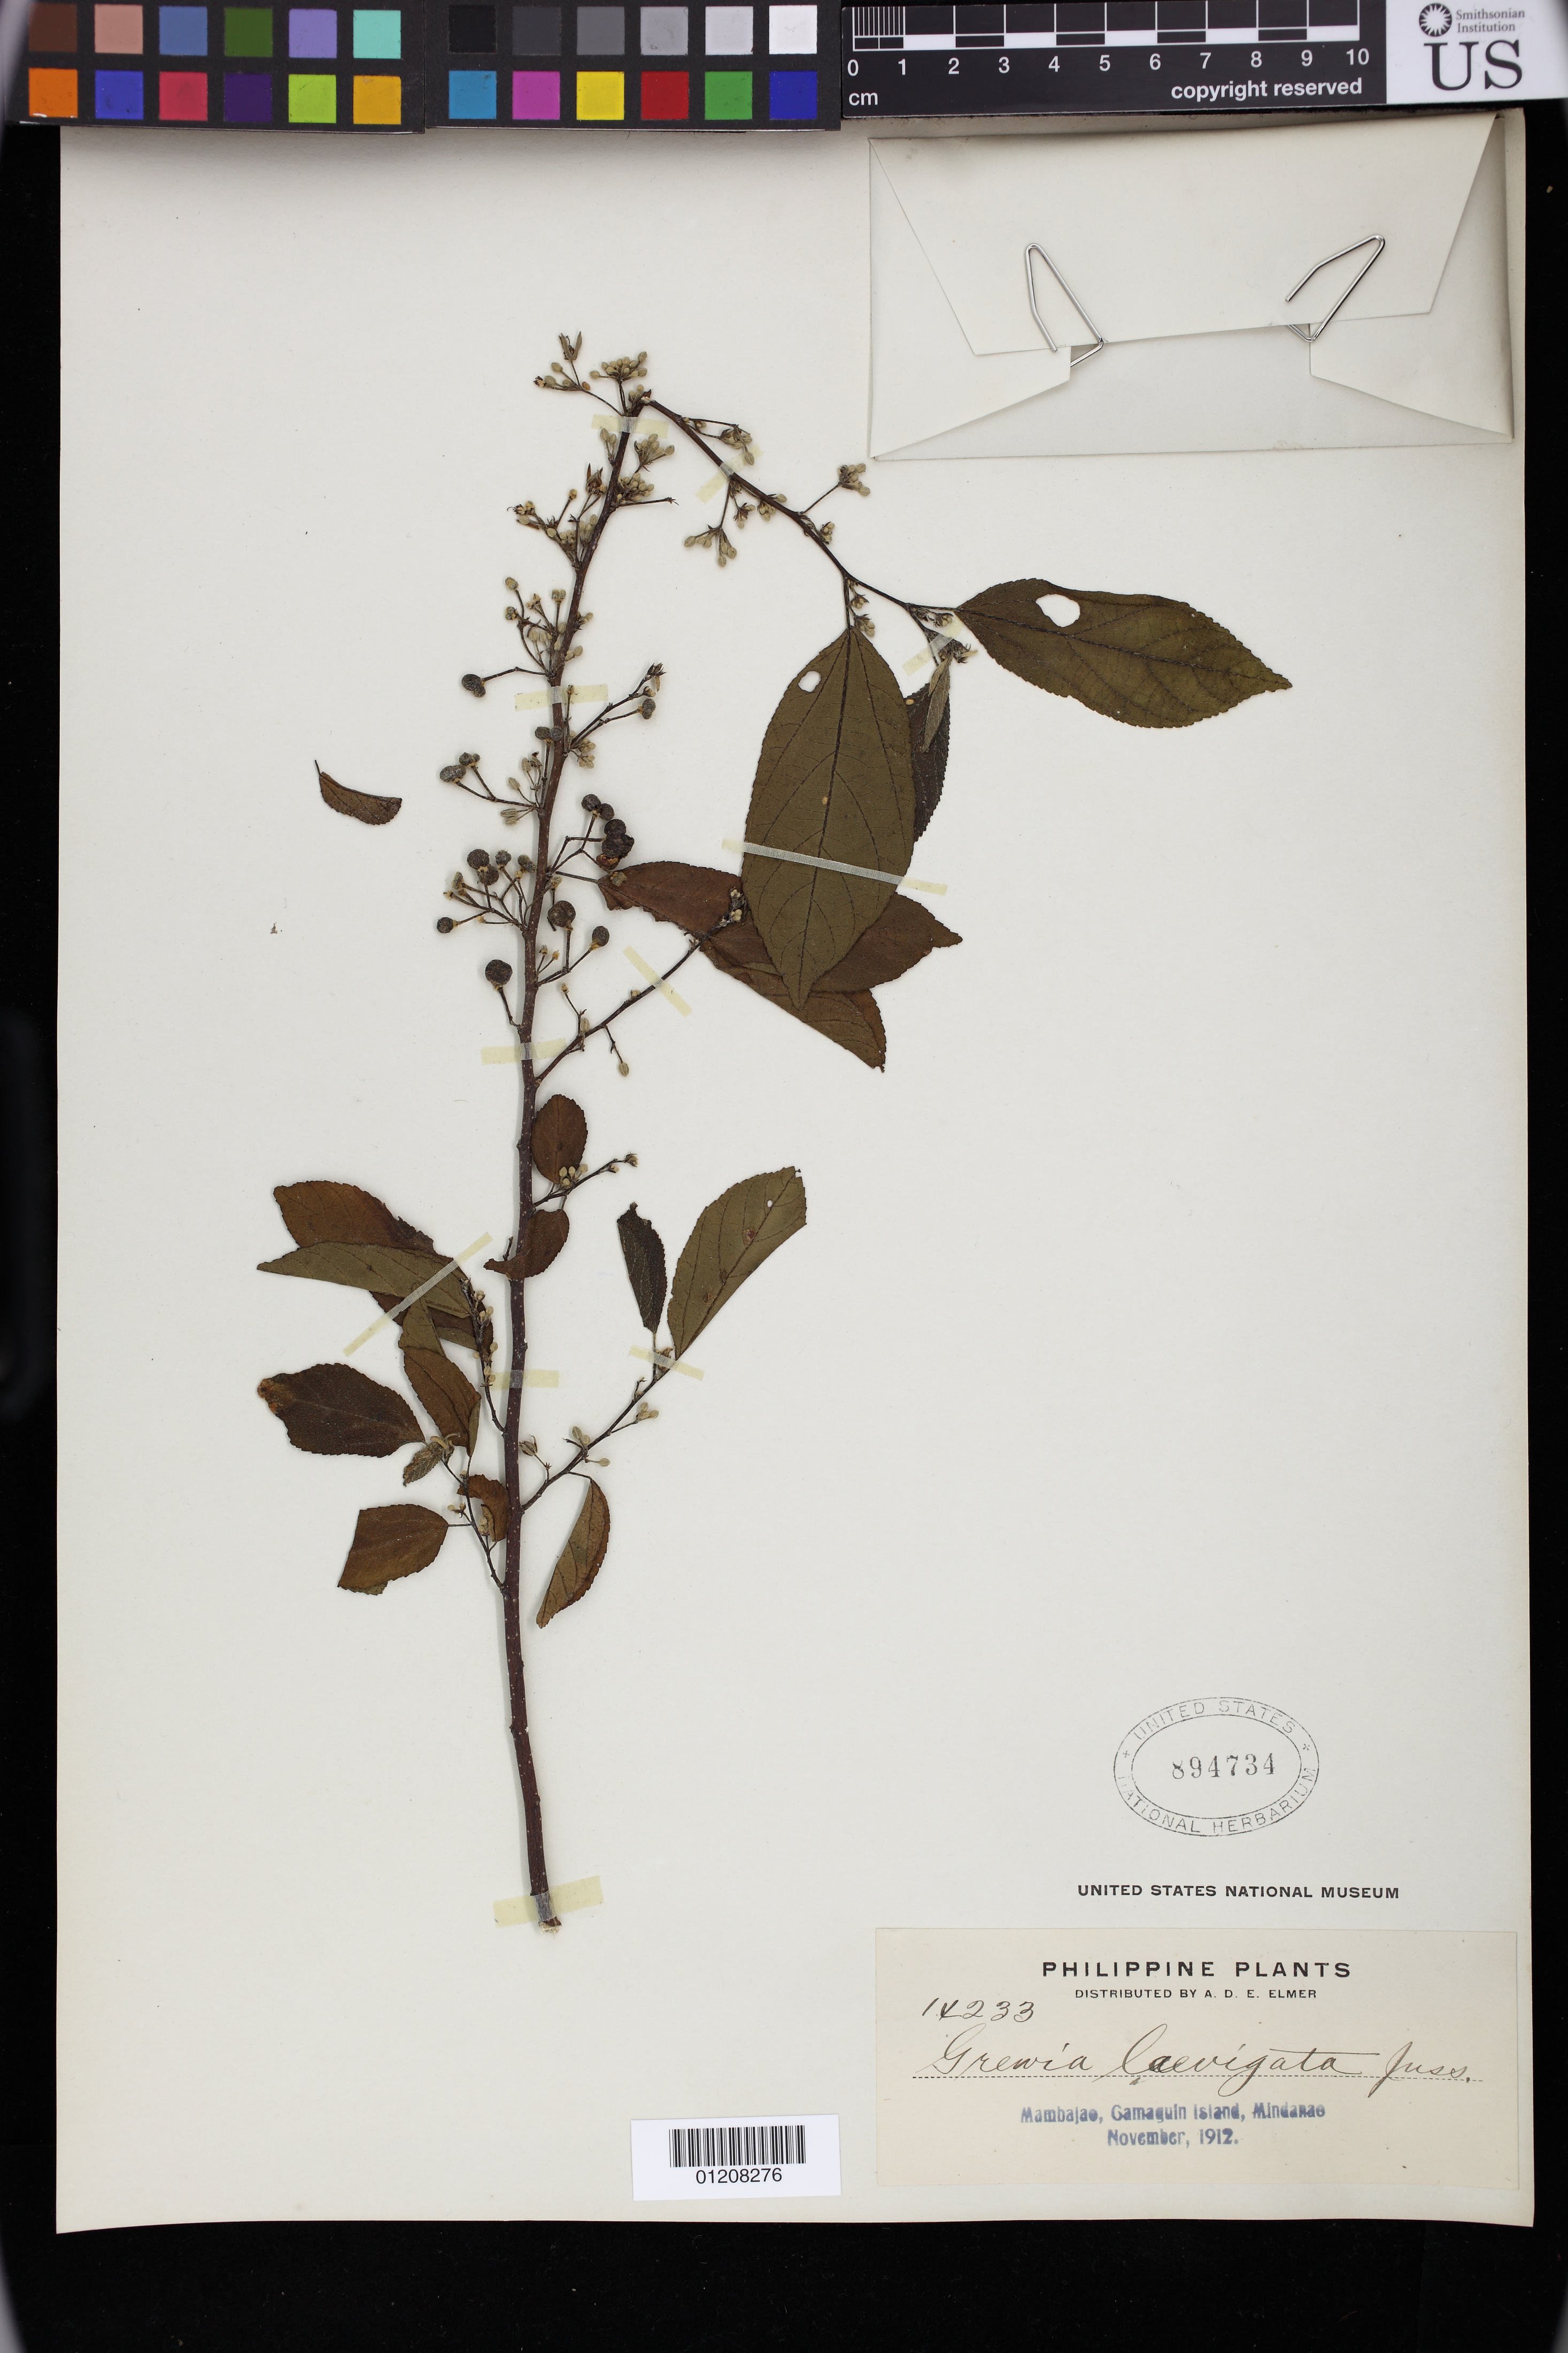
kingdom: Plantae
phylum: Tracheophyta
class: Magnoliopsida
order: Malvales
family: Malvaceae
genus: Grewia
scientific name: Grewia laevigata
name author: Vahl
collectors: A. D. E. Elmer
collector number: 14233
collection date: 1912-11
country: Philippines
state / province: Northern Mindanao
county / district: Camiguin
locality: Mambajao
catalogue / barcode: US 894734